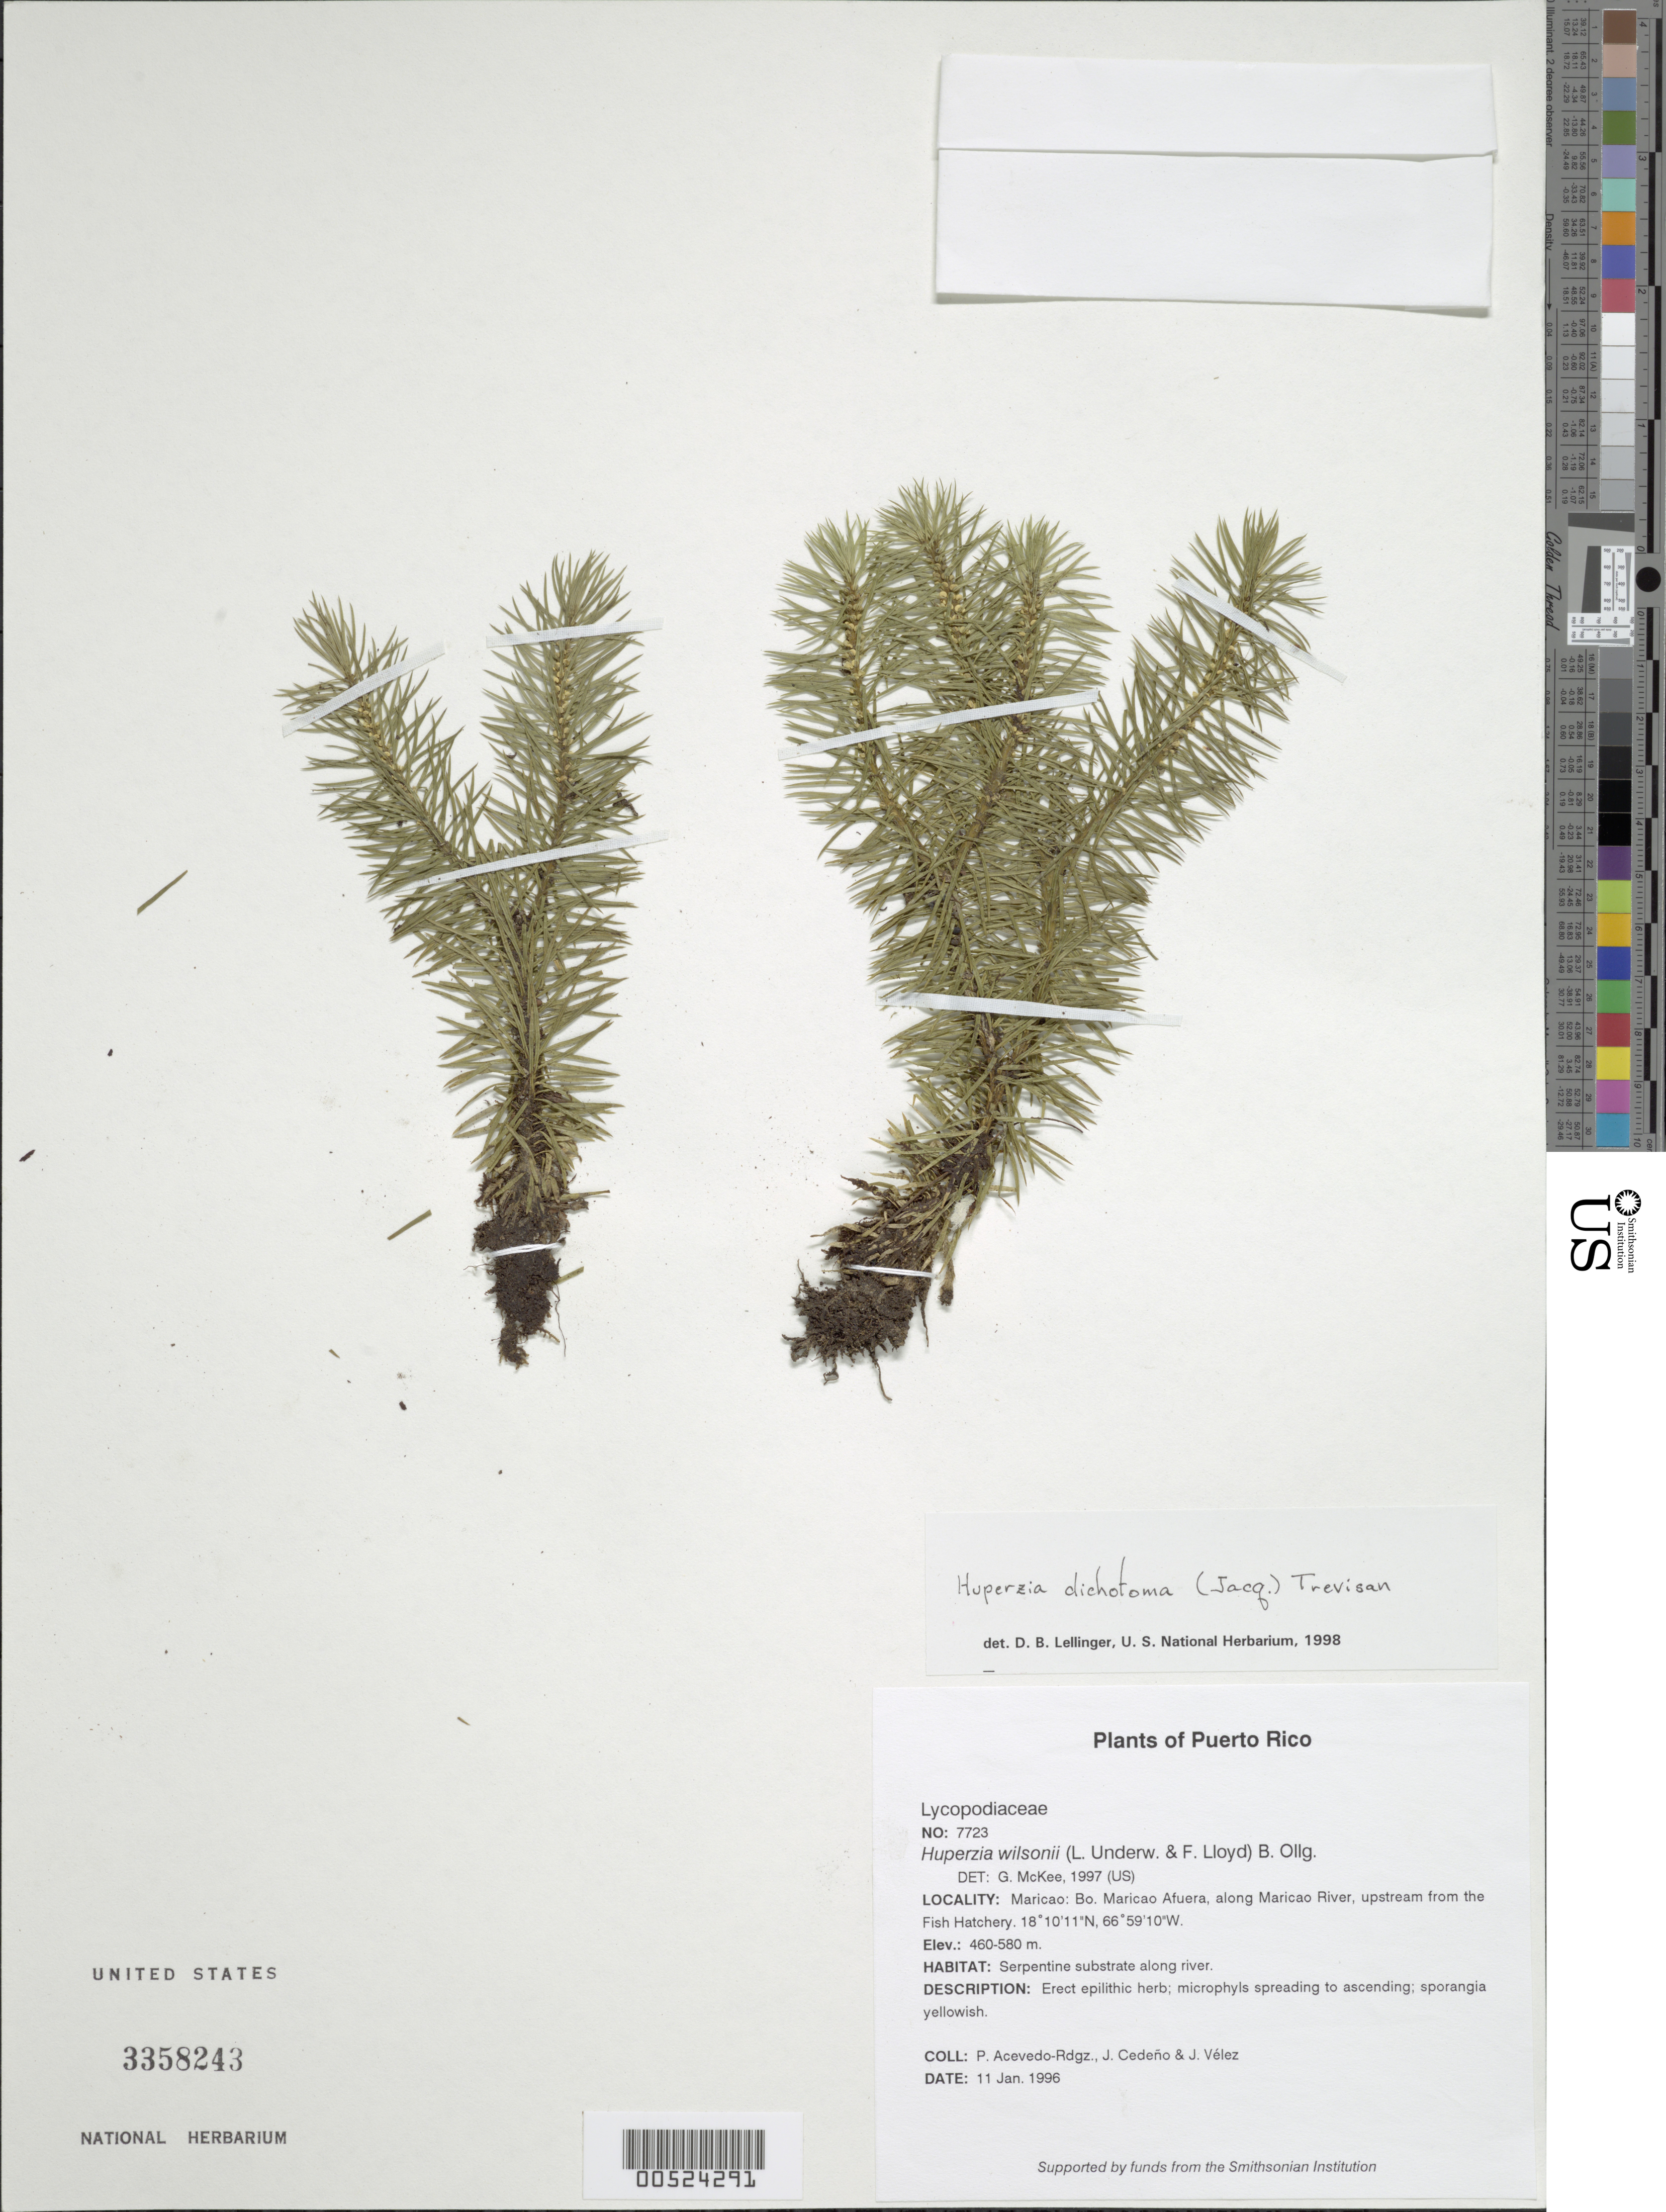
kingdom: Plantae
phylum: Tracheophyta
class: Lycopodiopsida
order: Lycopodiales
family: Lycopodiaceae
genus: Phlegmariurus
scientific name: Phlegmariurus dichotomus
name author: (Jacq.) W.H. Wagner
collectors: P. Acevedo-Rodr., J. A. Cedeño M. & J. Vélez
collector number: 7723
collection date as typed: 11 Jan 1996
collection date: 1996-01-11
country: Puerto Rico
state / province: Maricao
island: Puerto Rico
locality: Maricao: Bo. Maricao Afuera, along Maricao River, upstream from the Fish Hatchery.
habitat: Serpentine substrate along river.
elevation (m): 460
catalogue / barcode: US 3358243